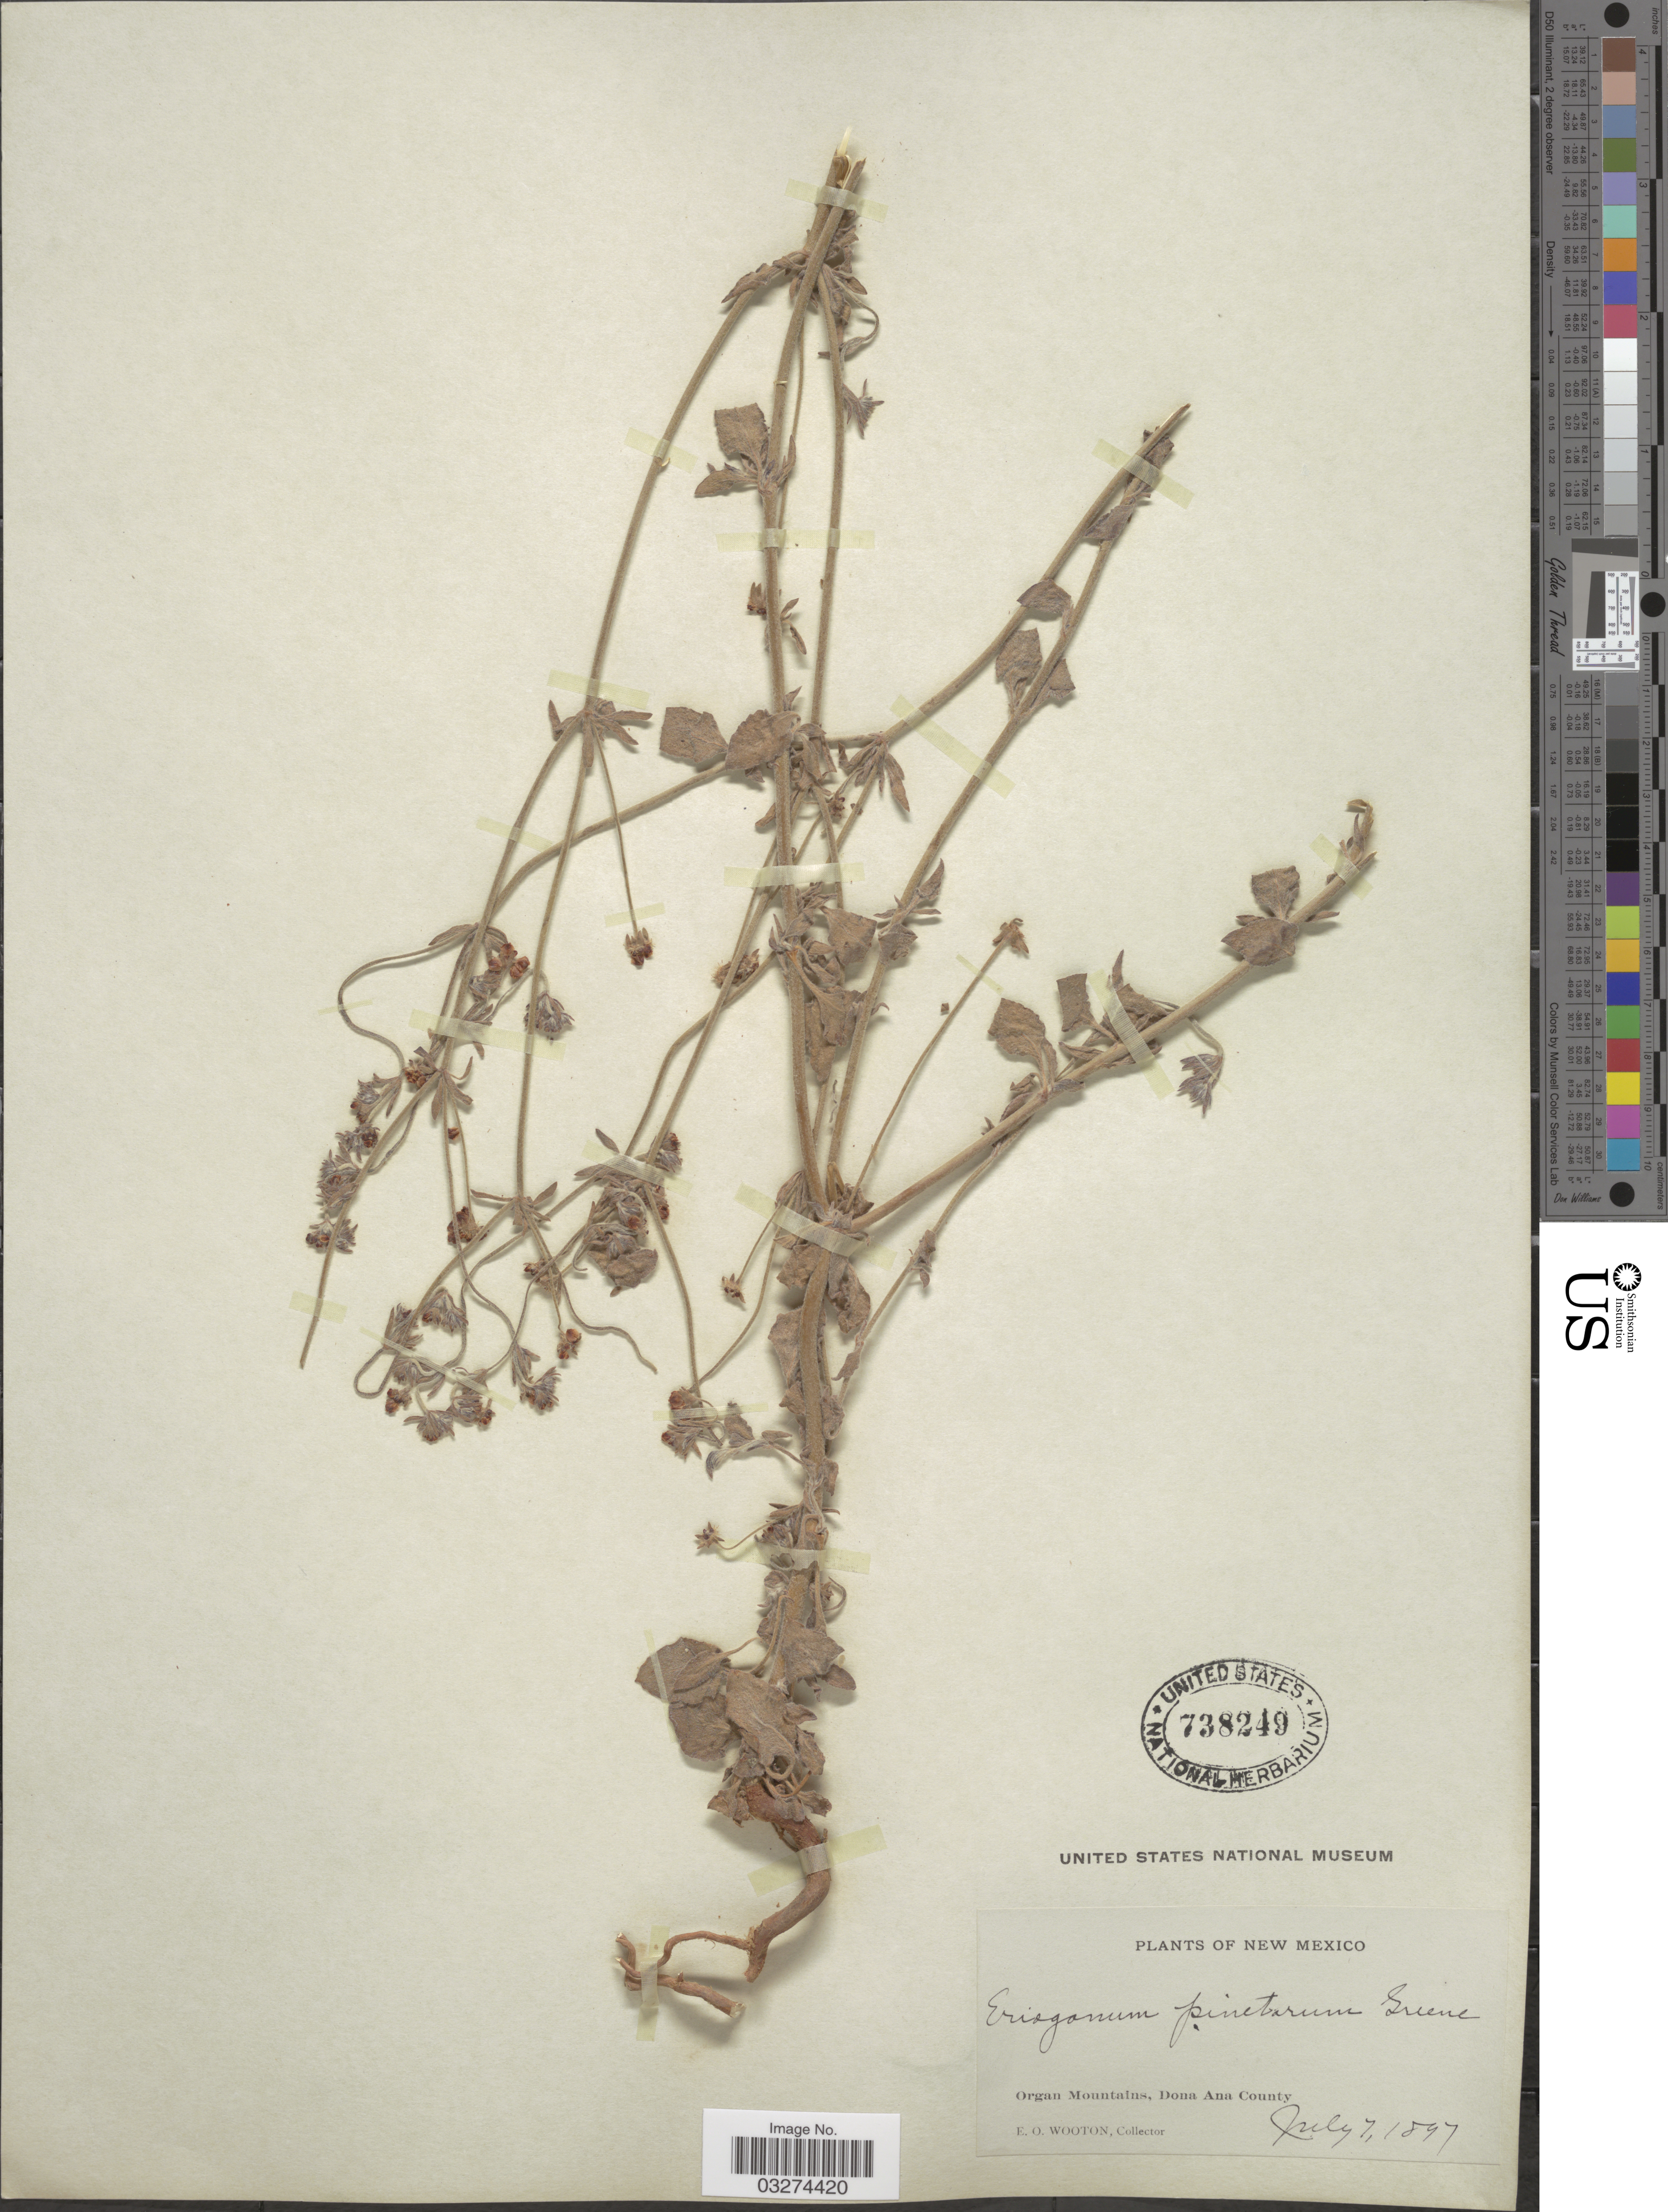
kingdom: Plantae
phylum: Tracheophyta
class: Magnoliopsida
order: Caryophyllales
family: Polygonaceae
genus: Eriogonum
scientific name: Eriogonum abertianum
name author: Torr.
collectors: E. O. Wooton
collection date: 1897-07-07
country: United States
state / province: New Mexico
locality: Organ Mountains, Dona Ana County.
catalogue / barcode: US 738249